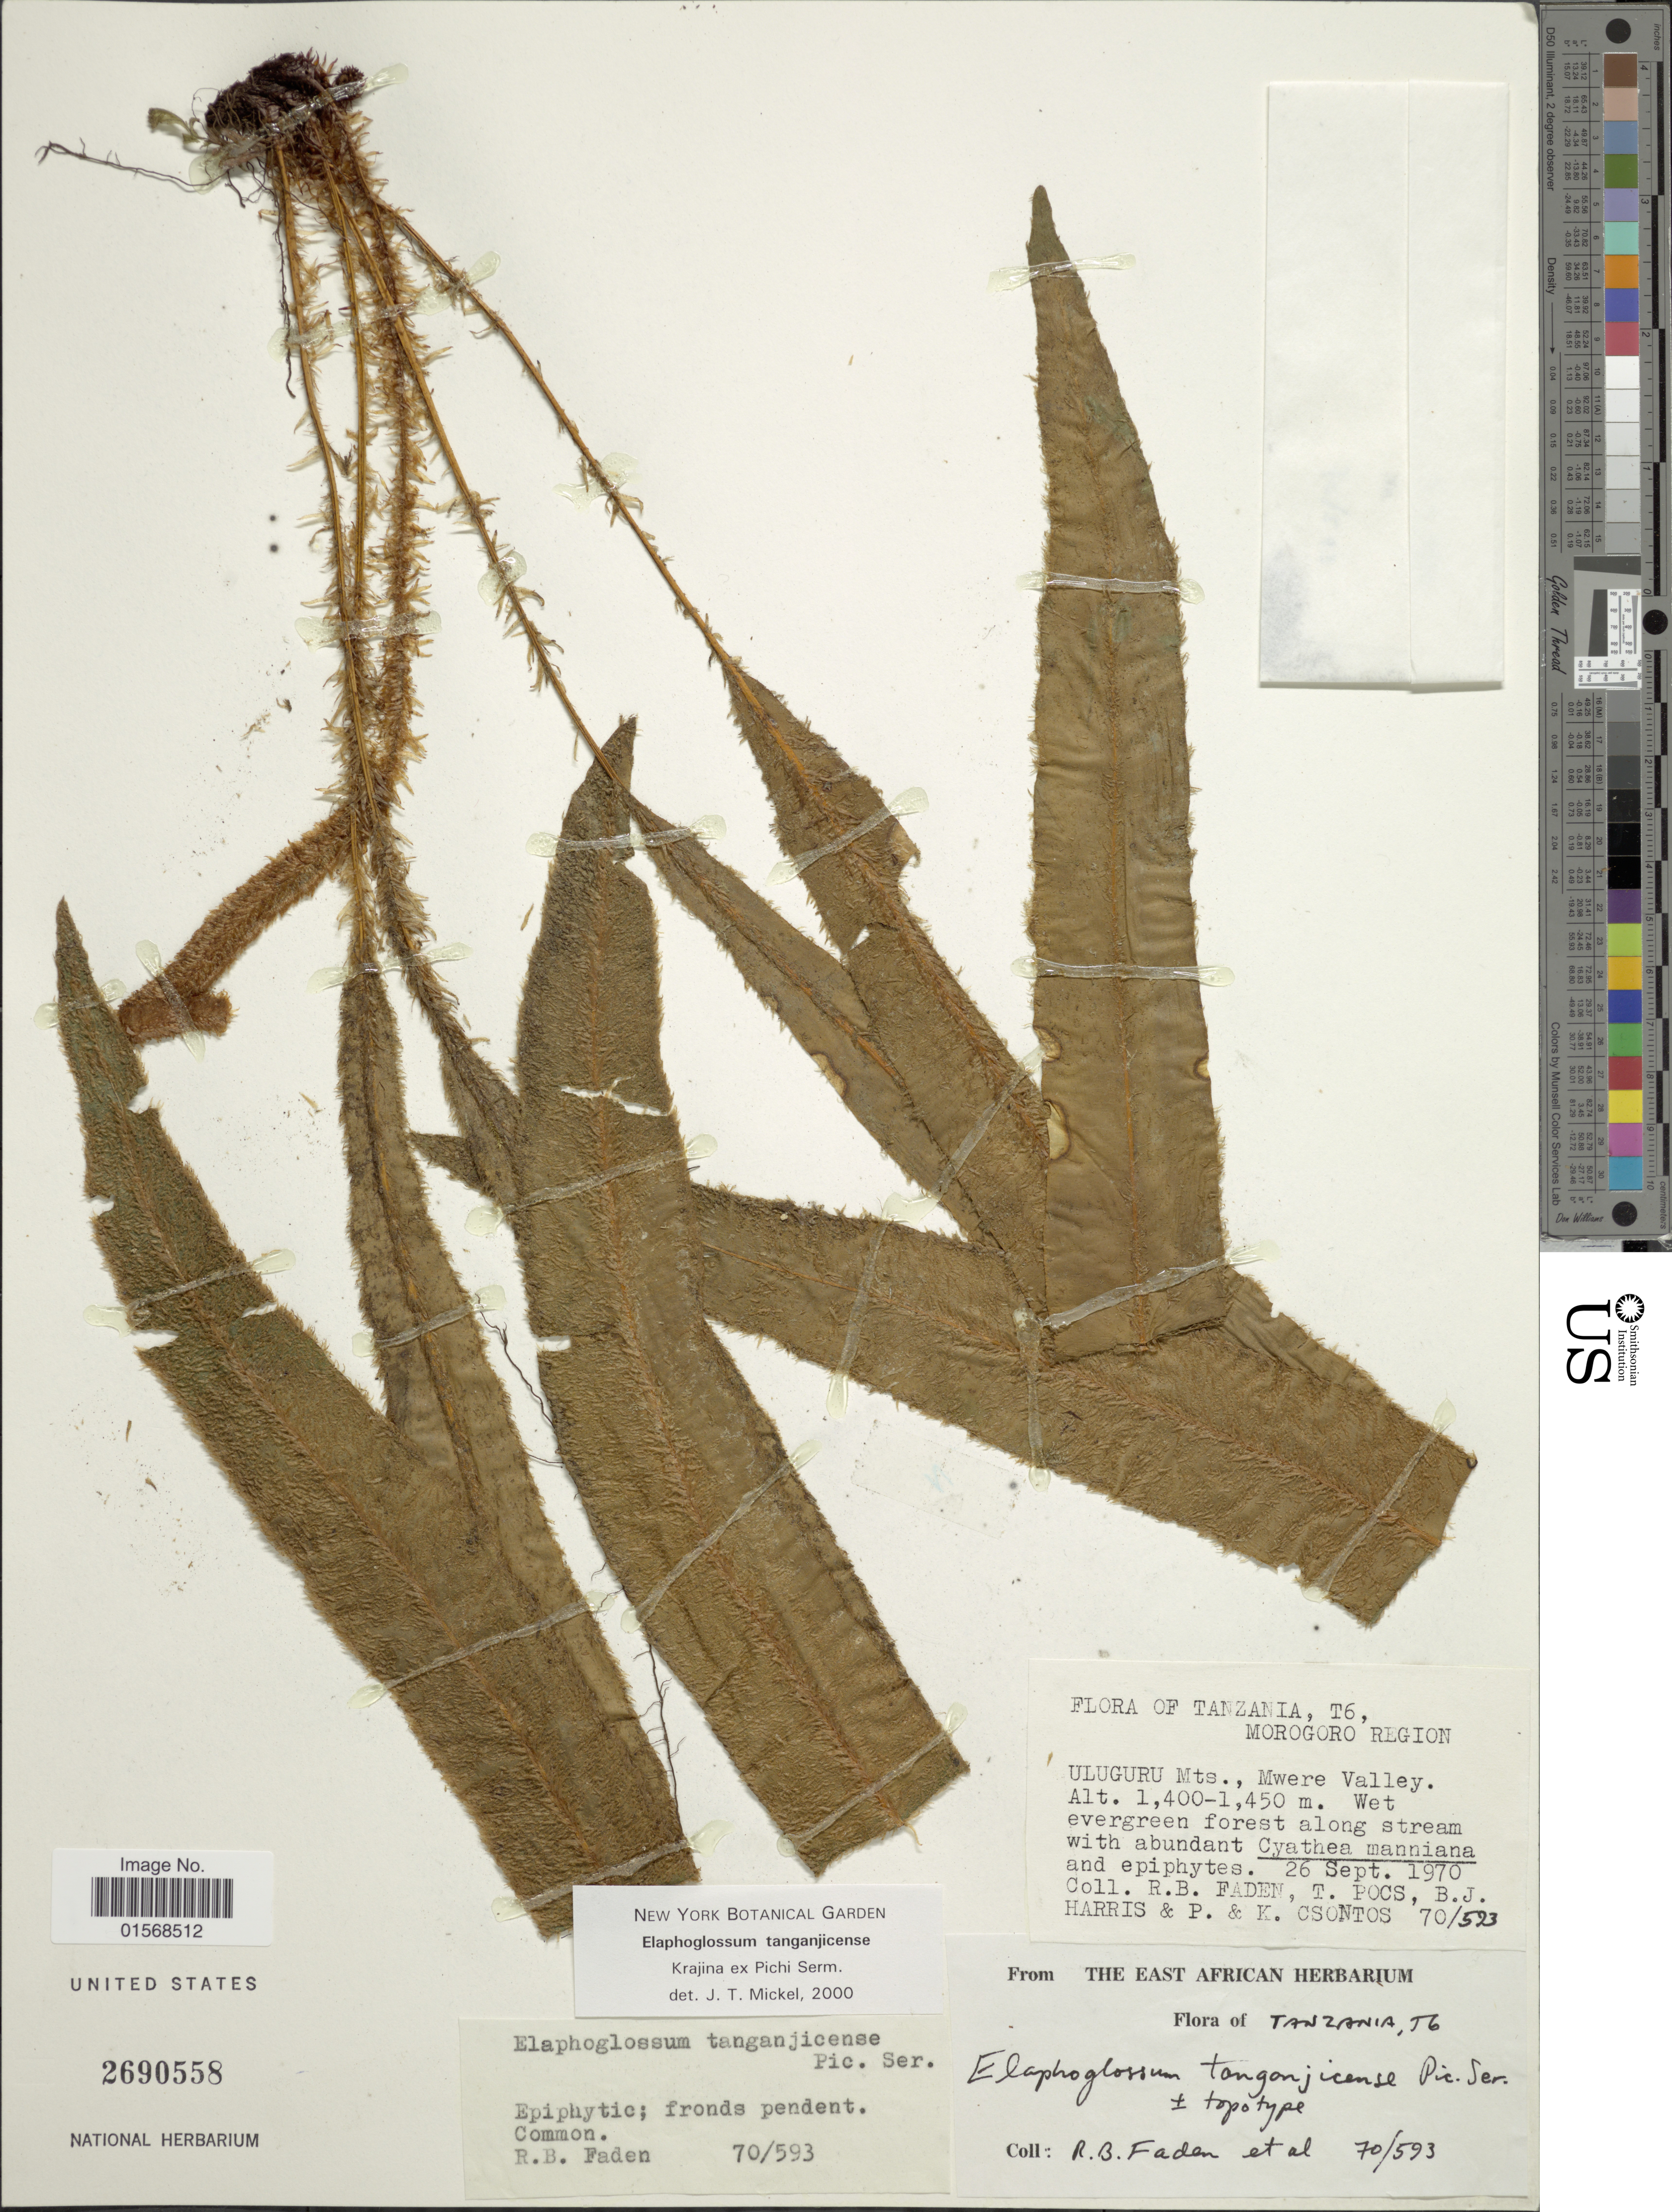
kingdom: Plantae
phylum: Tracheophyta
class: Polypodiopsida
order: Polypodiales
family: Dryopteridaceae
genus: Elaphoglossum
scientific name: Elaphoglossum tanganjicense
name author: Krajina ex Pic. Serm.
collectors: R. B. Faden, T. Pocs, B. J. Harris, P. Csontos & K. Csontos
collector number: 70/523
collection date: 1970-09-26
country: Tanzania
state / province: Morogoro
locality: Tanzania, T6, Morogoro Region, Uluguru Mts., Mwere Valley.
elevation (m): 1400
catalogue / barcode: US 2690558